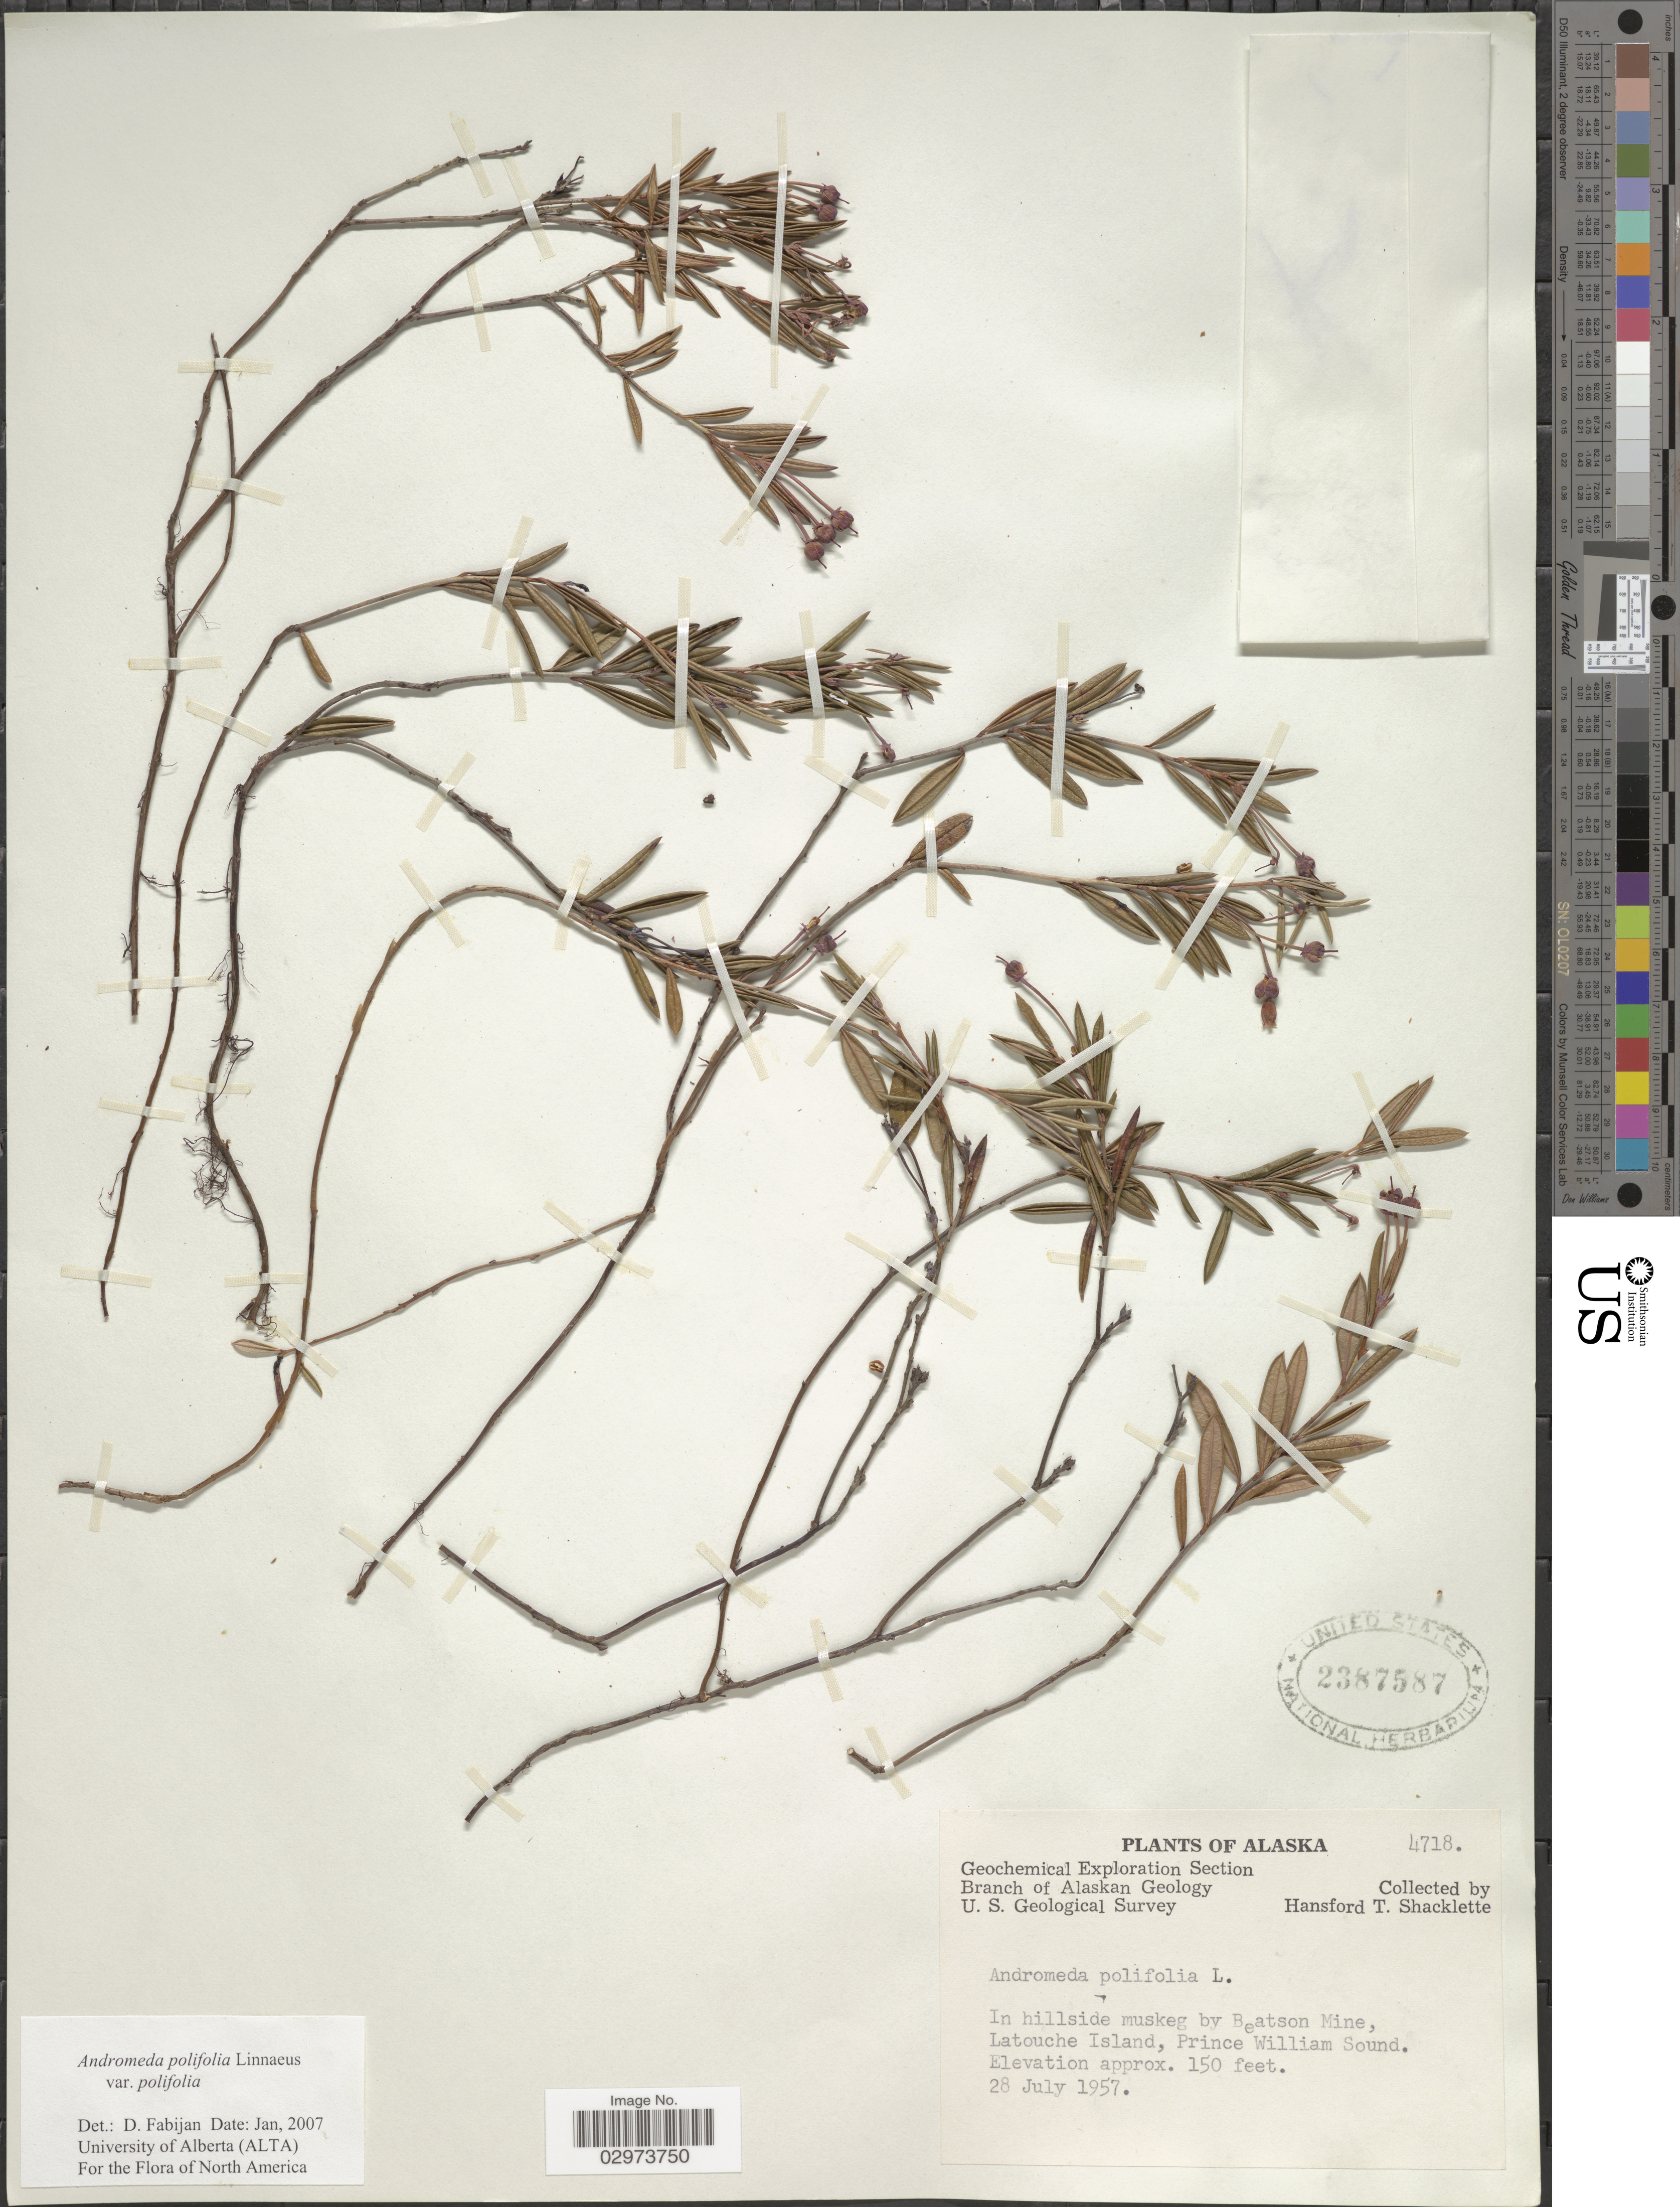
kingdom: Plantae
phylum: Tracheophyta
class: Magnoliopsida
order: Ericales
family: Ericaceae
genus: Andromeda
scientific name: Andromeda polifolia var. polifolia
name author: L.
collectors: H. Shacklette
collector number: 4718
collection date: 1957-07-28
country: United States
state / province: Alaska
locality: In hillside muskeg by Beatson Mine, Latouche Island, Prince William Sound.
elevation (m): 46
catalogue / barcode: US 2387587